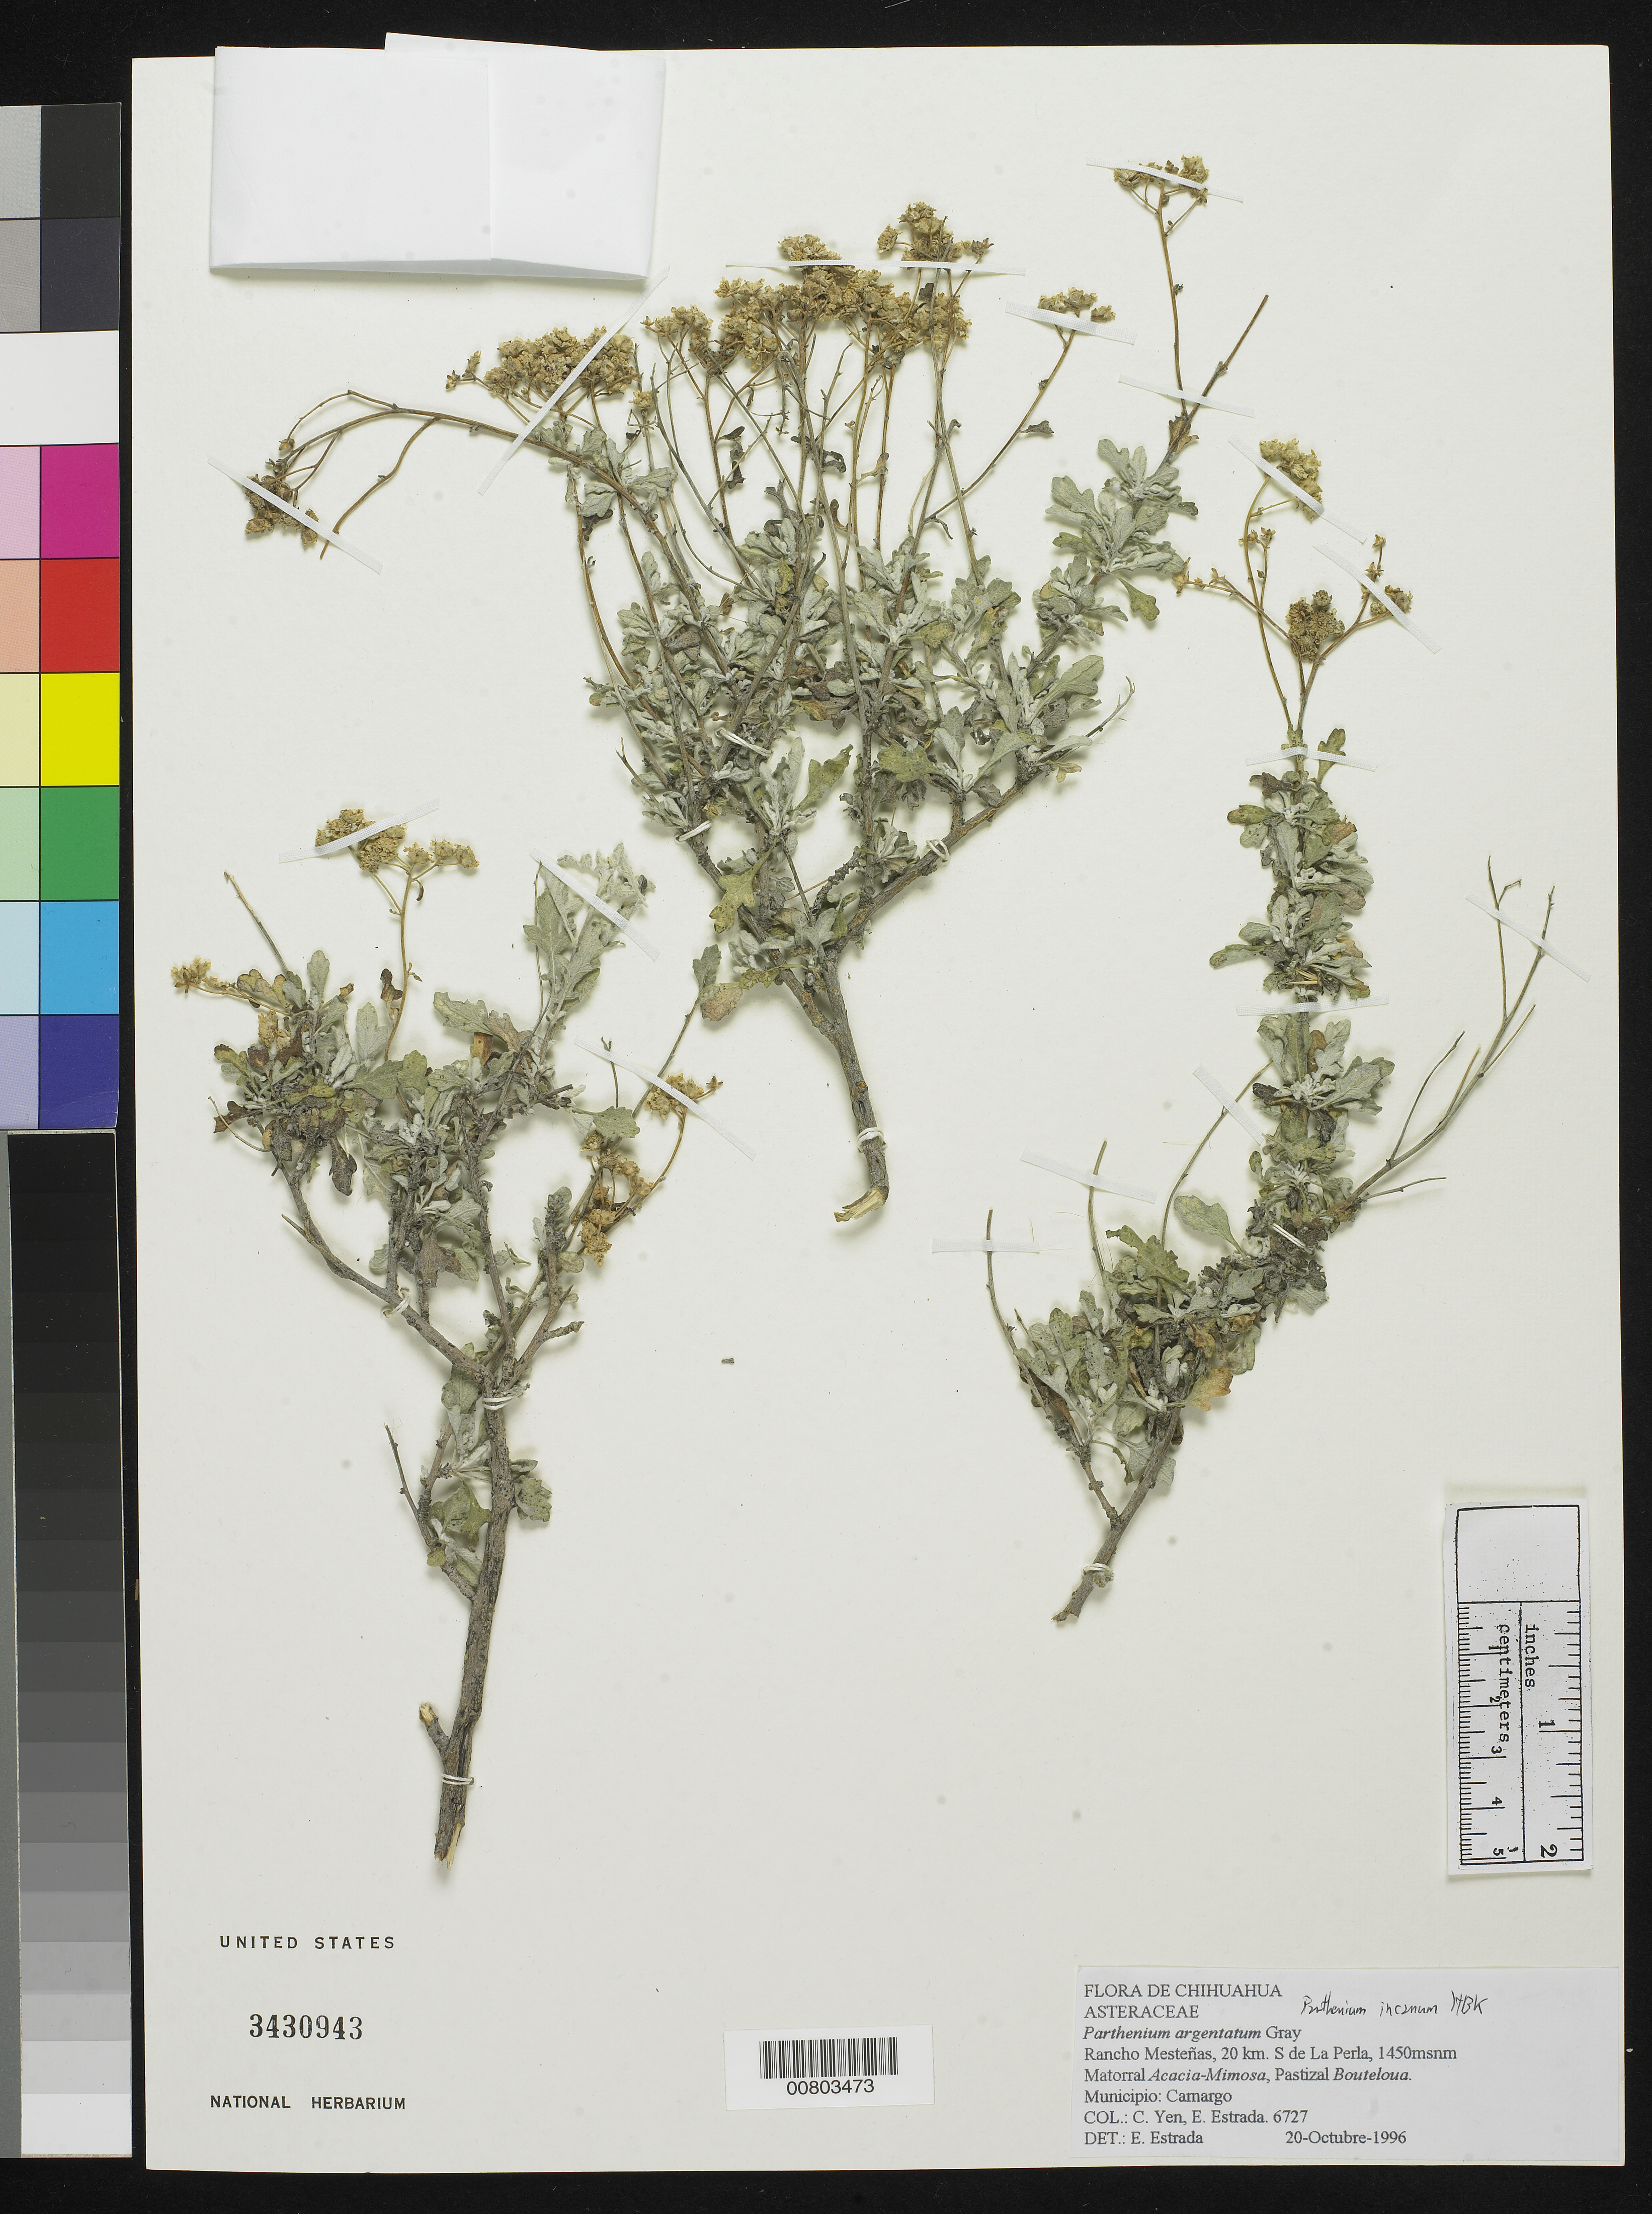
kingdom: Plantae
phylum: Tracheophyta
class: Magnoliopsida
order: Asterales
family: Asteraceae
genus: Parthenium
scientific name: Parthenium incanum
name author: Kunth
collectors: Y. C. Yang & E. Estrada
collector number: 6727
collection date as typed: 20 Oct 1996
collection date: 1996-10-20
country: Mexico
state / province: Chihuahua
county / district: Camargo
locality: Rancho Mesteñas, Municipio de Camargo. 20 km. S de La Perla.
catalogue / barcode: US 3430943